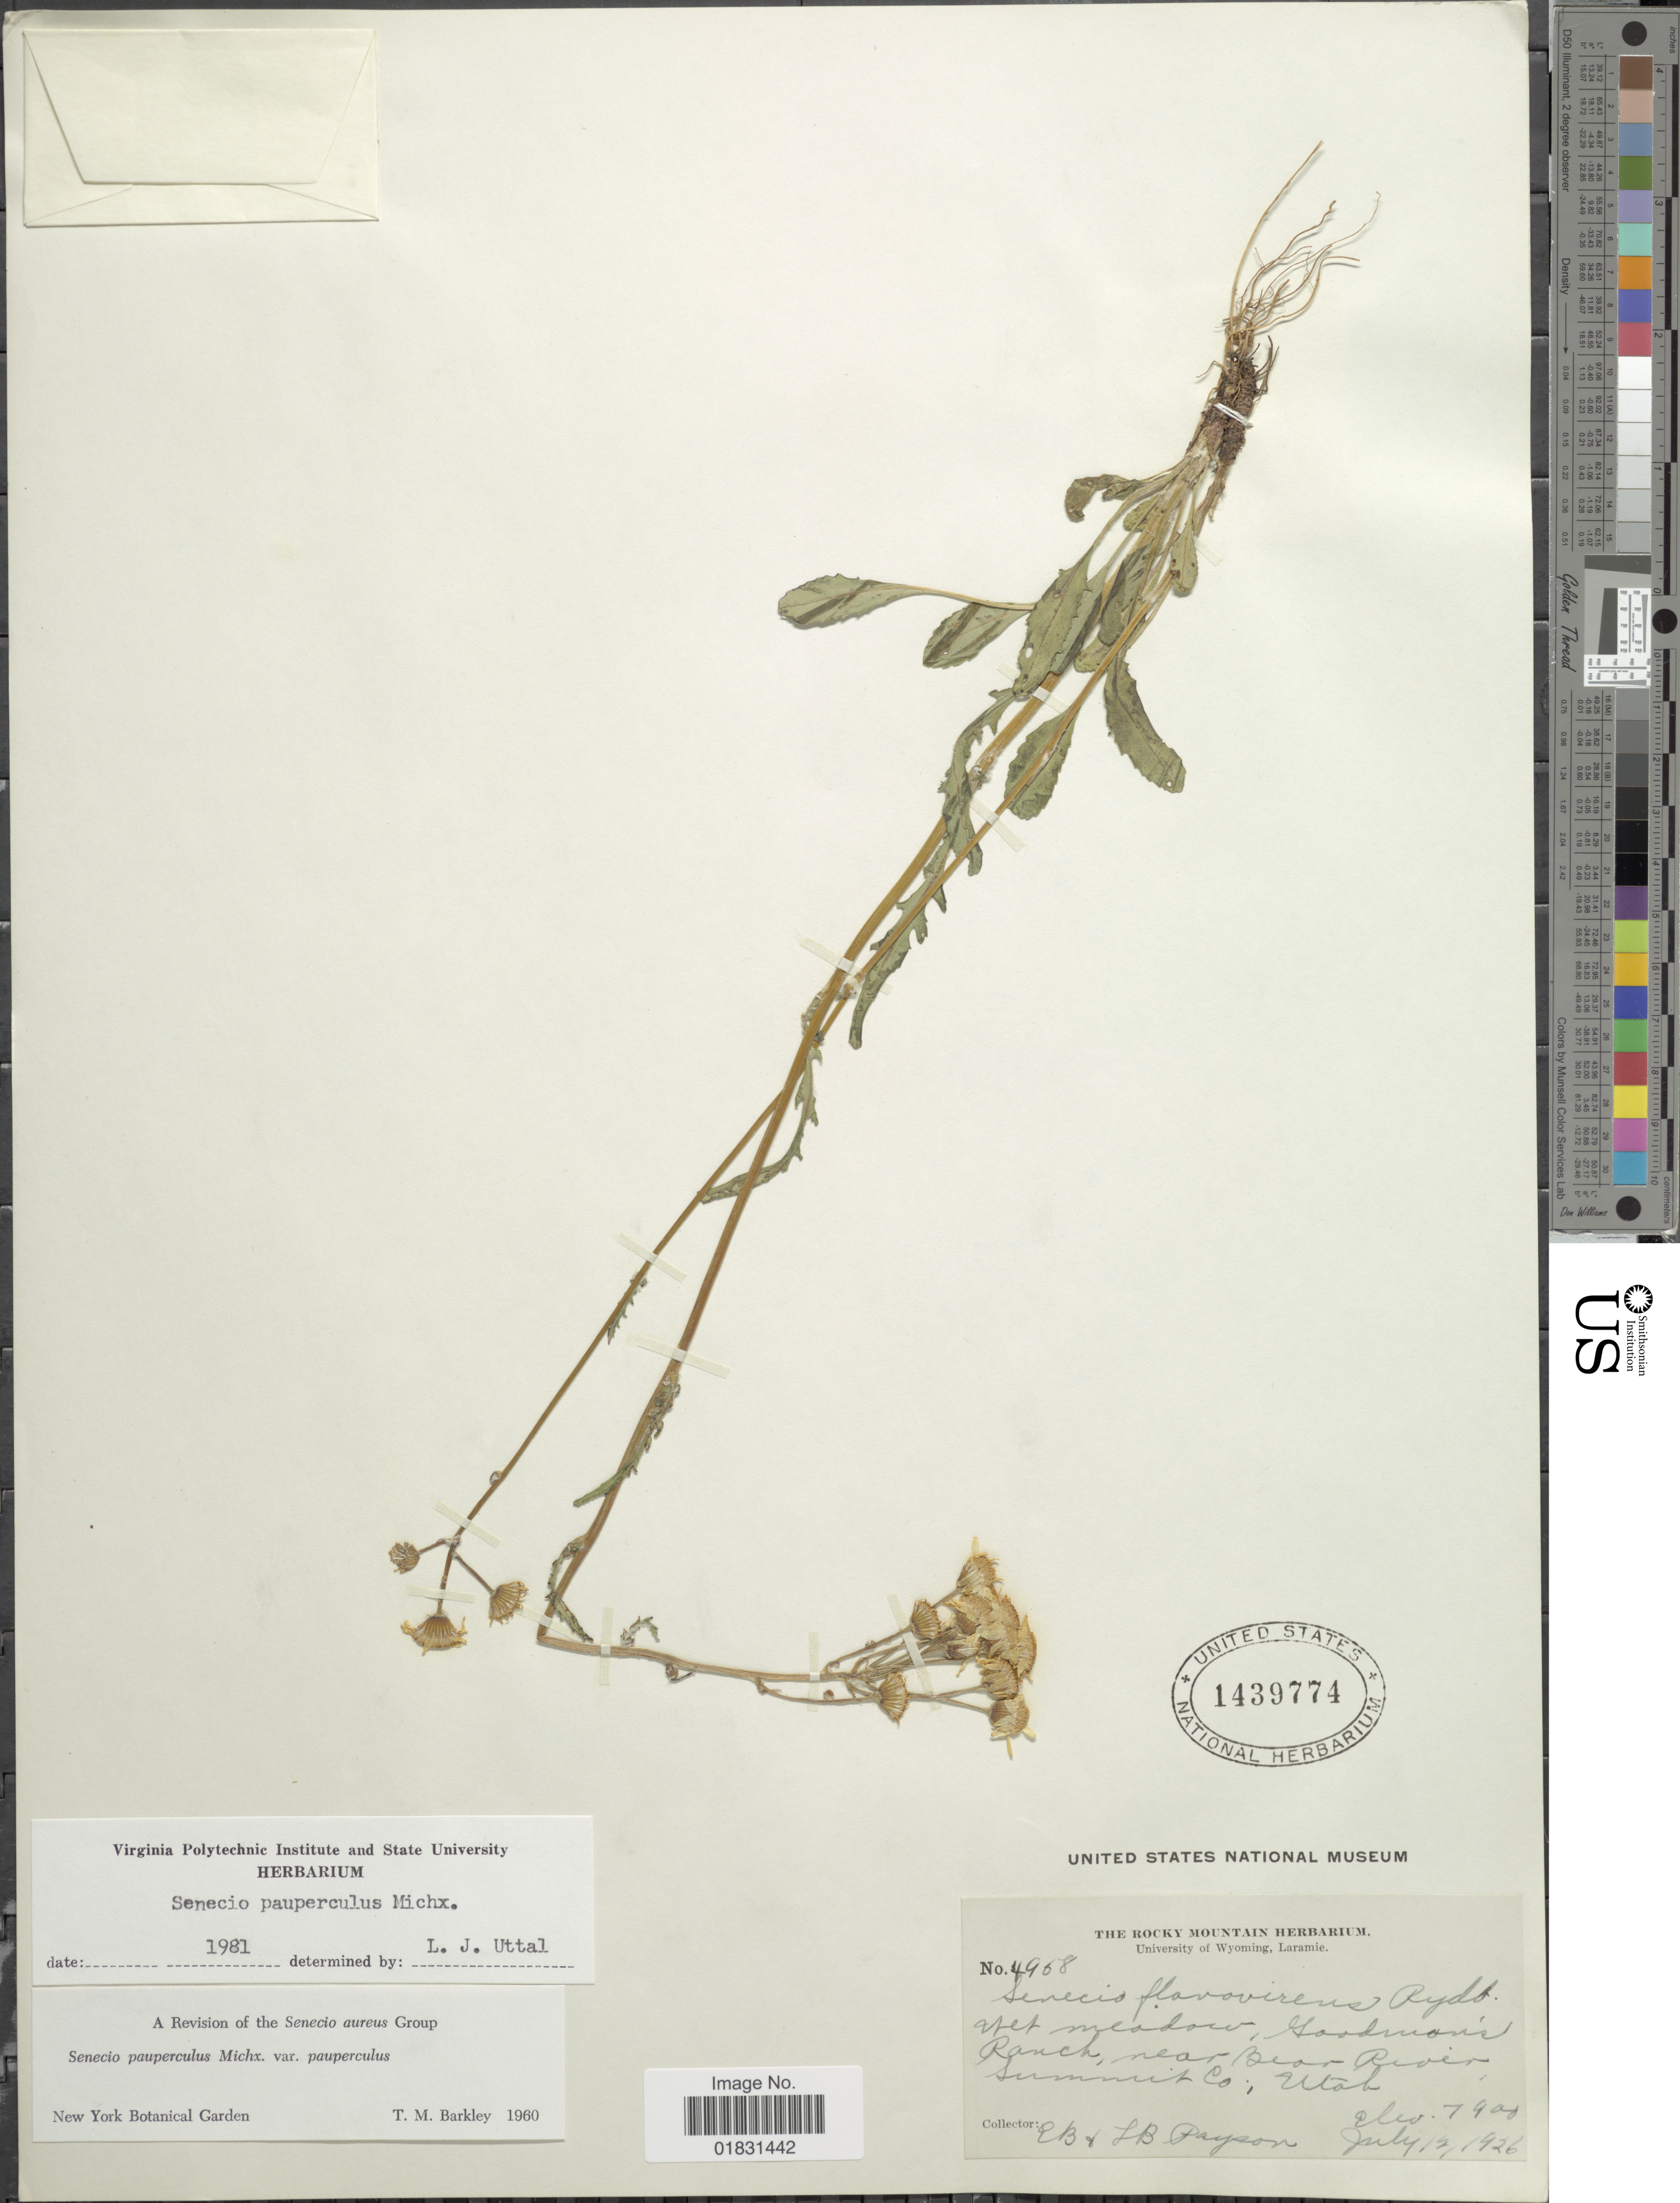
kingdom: Plantae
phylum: Tracheophyta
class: Magnoliopsida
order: Asterales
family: Asteraceae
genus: Packera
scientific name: Packera paupercula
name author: (Michx.) Á. Löve & D. Löve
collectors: E. B. Payson & L. Payson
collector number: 4958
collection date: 1926-07-12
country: United States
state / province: Utah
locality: Wet meadow, Goodmon's Ranch, near Bear River, Summit Co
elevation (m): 2408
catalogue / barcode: US 1439774